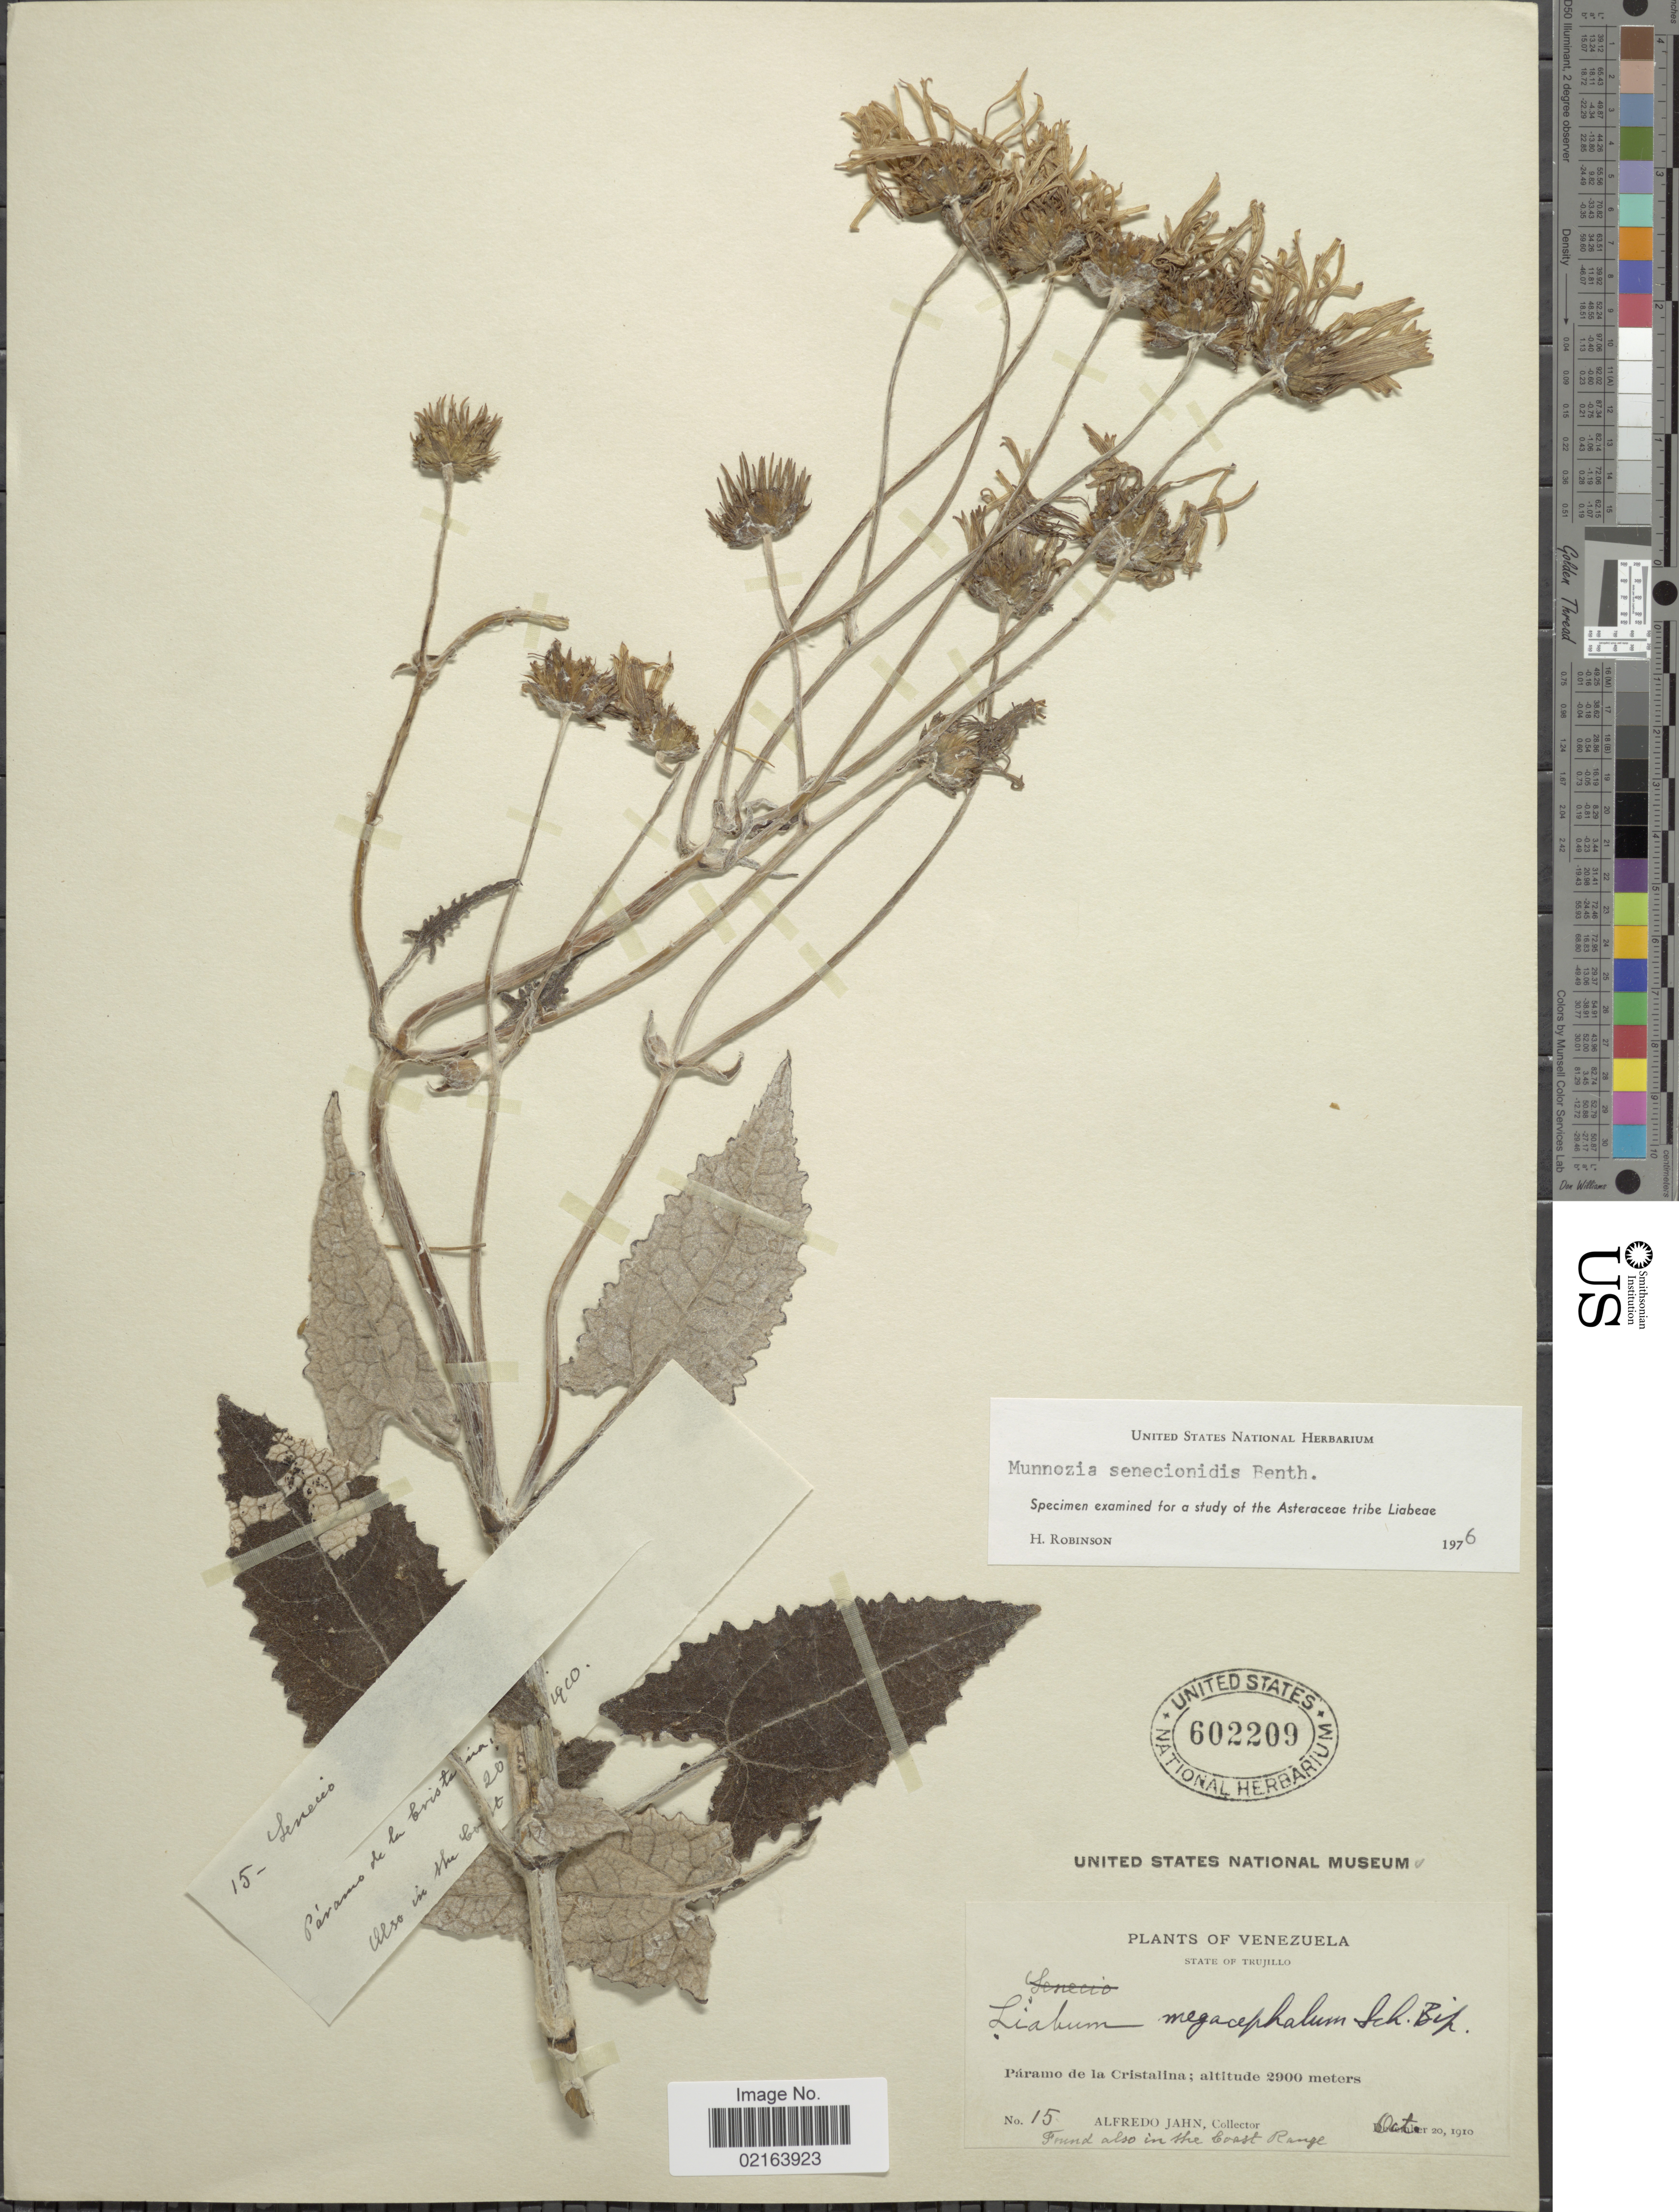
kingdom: Plantae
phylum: Tracheophyta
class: Magnoliopsida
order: Asterales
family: Asteraceae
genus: Munnozia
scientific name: Munnozia senecionidis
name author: Benth.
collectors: A. Jahn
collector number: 15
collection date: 1910-10-20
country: Venezuela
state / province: Trujillo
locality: Paramo de la Cristalina, State of Trujillo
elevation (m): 29000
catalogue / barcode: US 602209